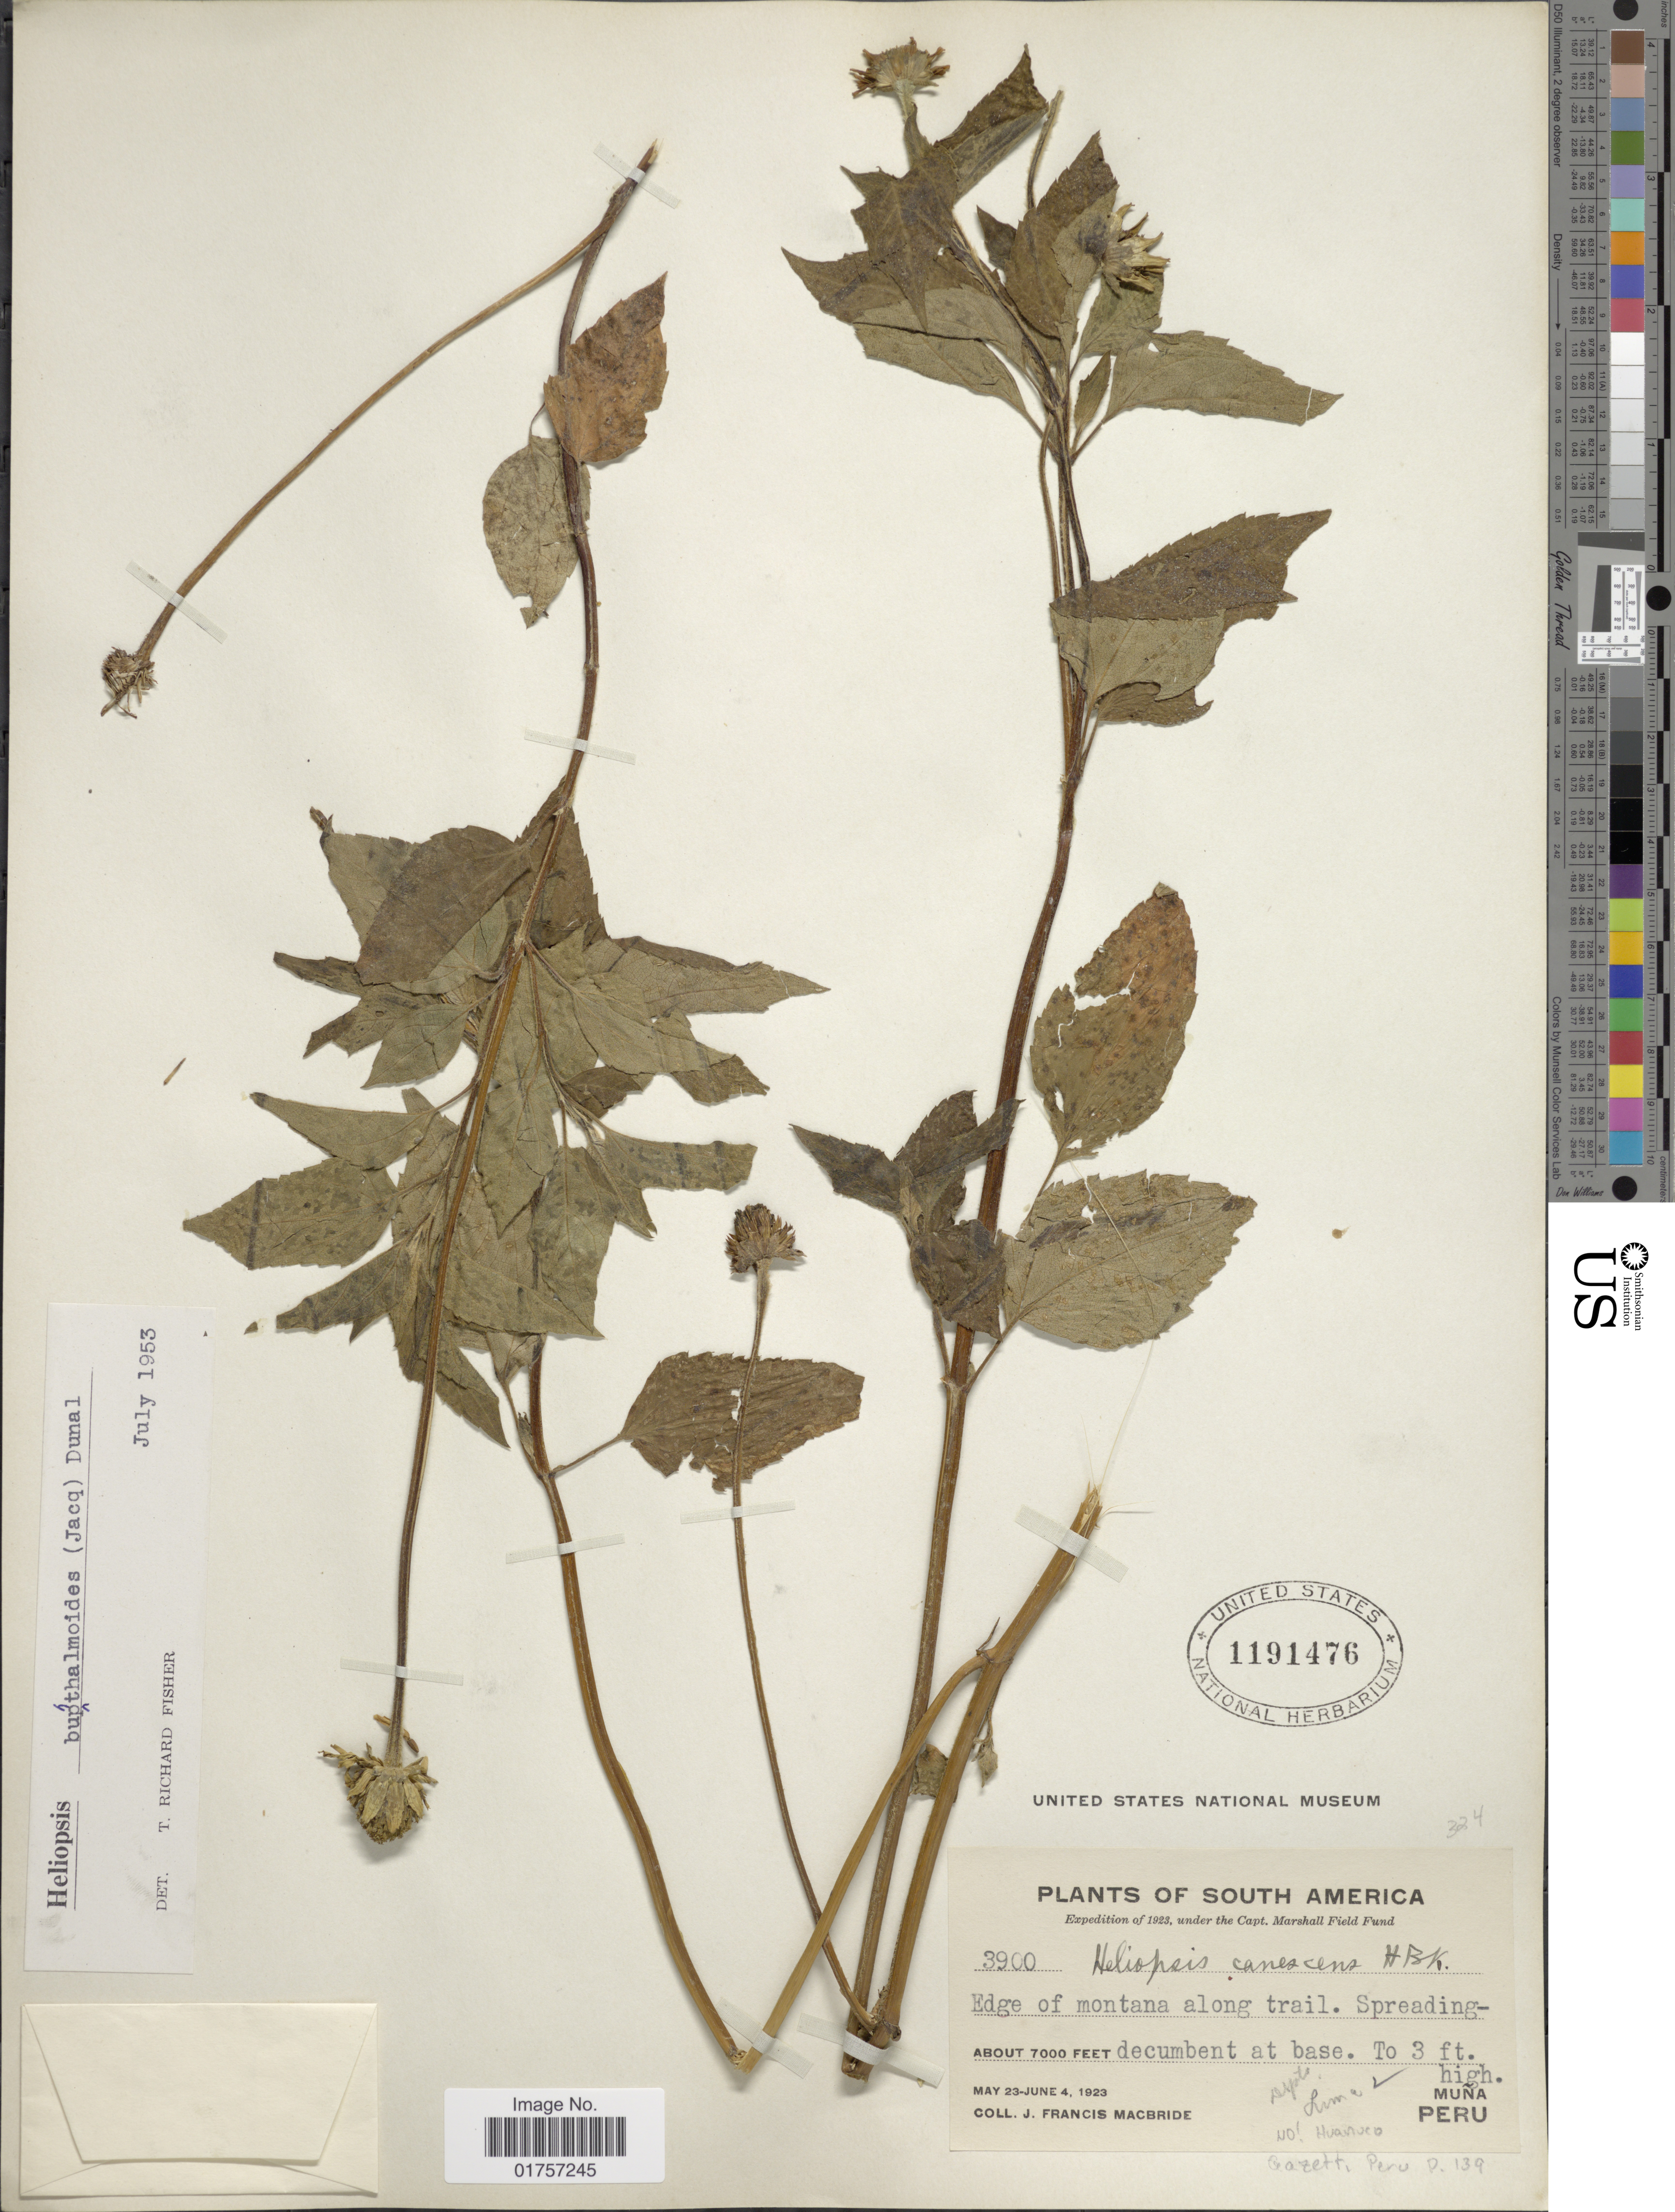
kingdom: Plantae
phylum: Tracheophyta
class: Magnoliopsida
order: Asterales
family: Asteraceae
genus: Heliopsis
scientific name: Heliopsis buphthalmoides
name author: (Jacq.) Dunal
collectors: J. F. Macbride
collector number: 3900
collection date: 1923-05-23/1923-06-04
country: Peru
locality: At base. Muña. Depto. Lima. Huanuco [unsure placement]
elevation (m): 2134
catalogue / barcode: US 1191476